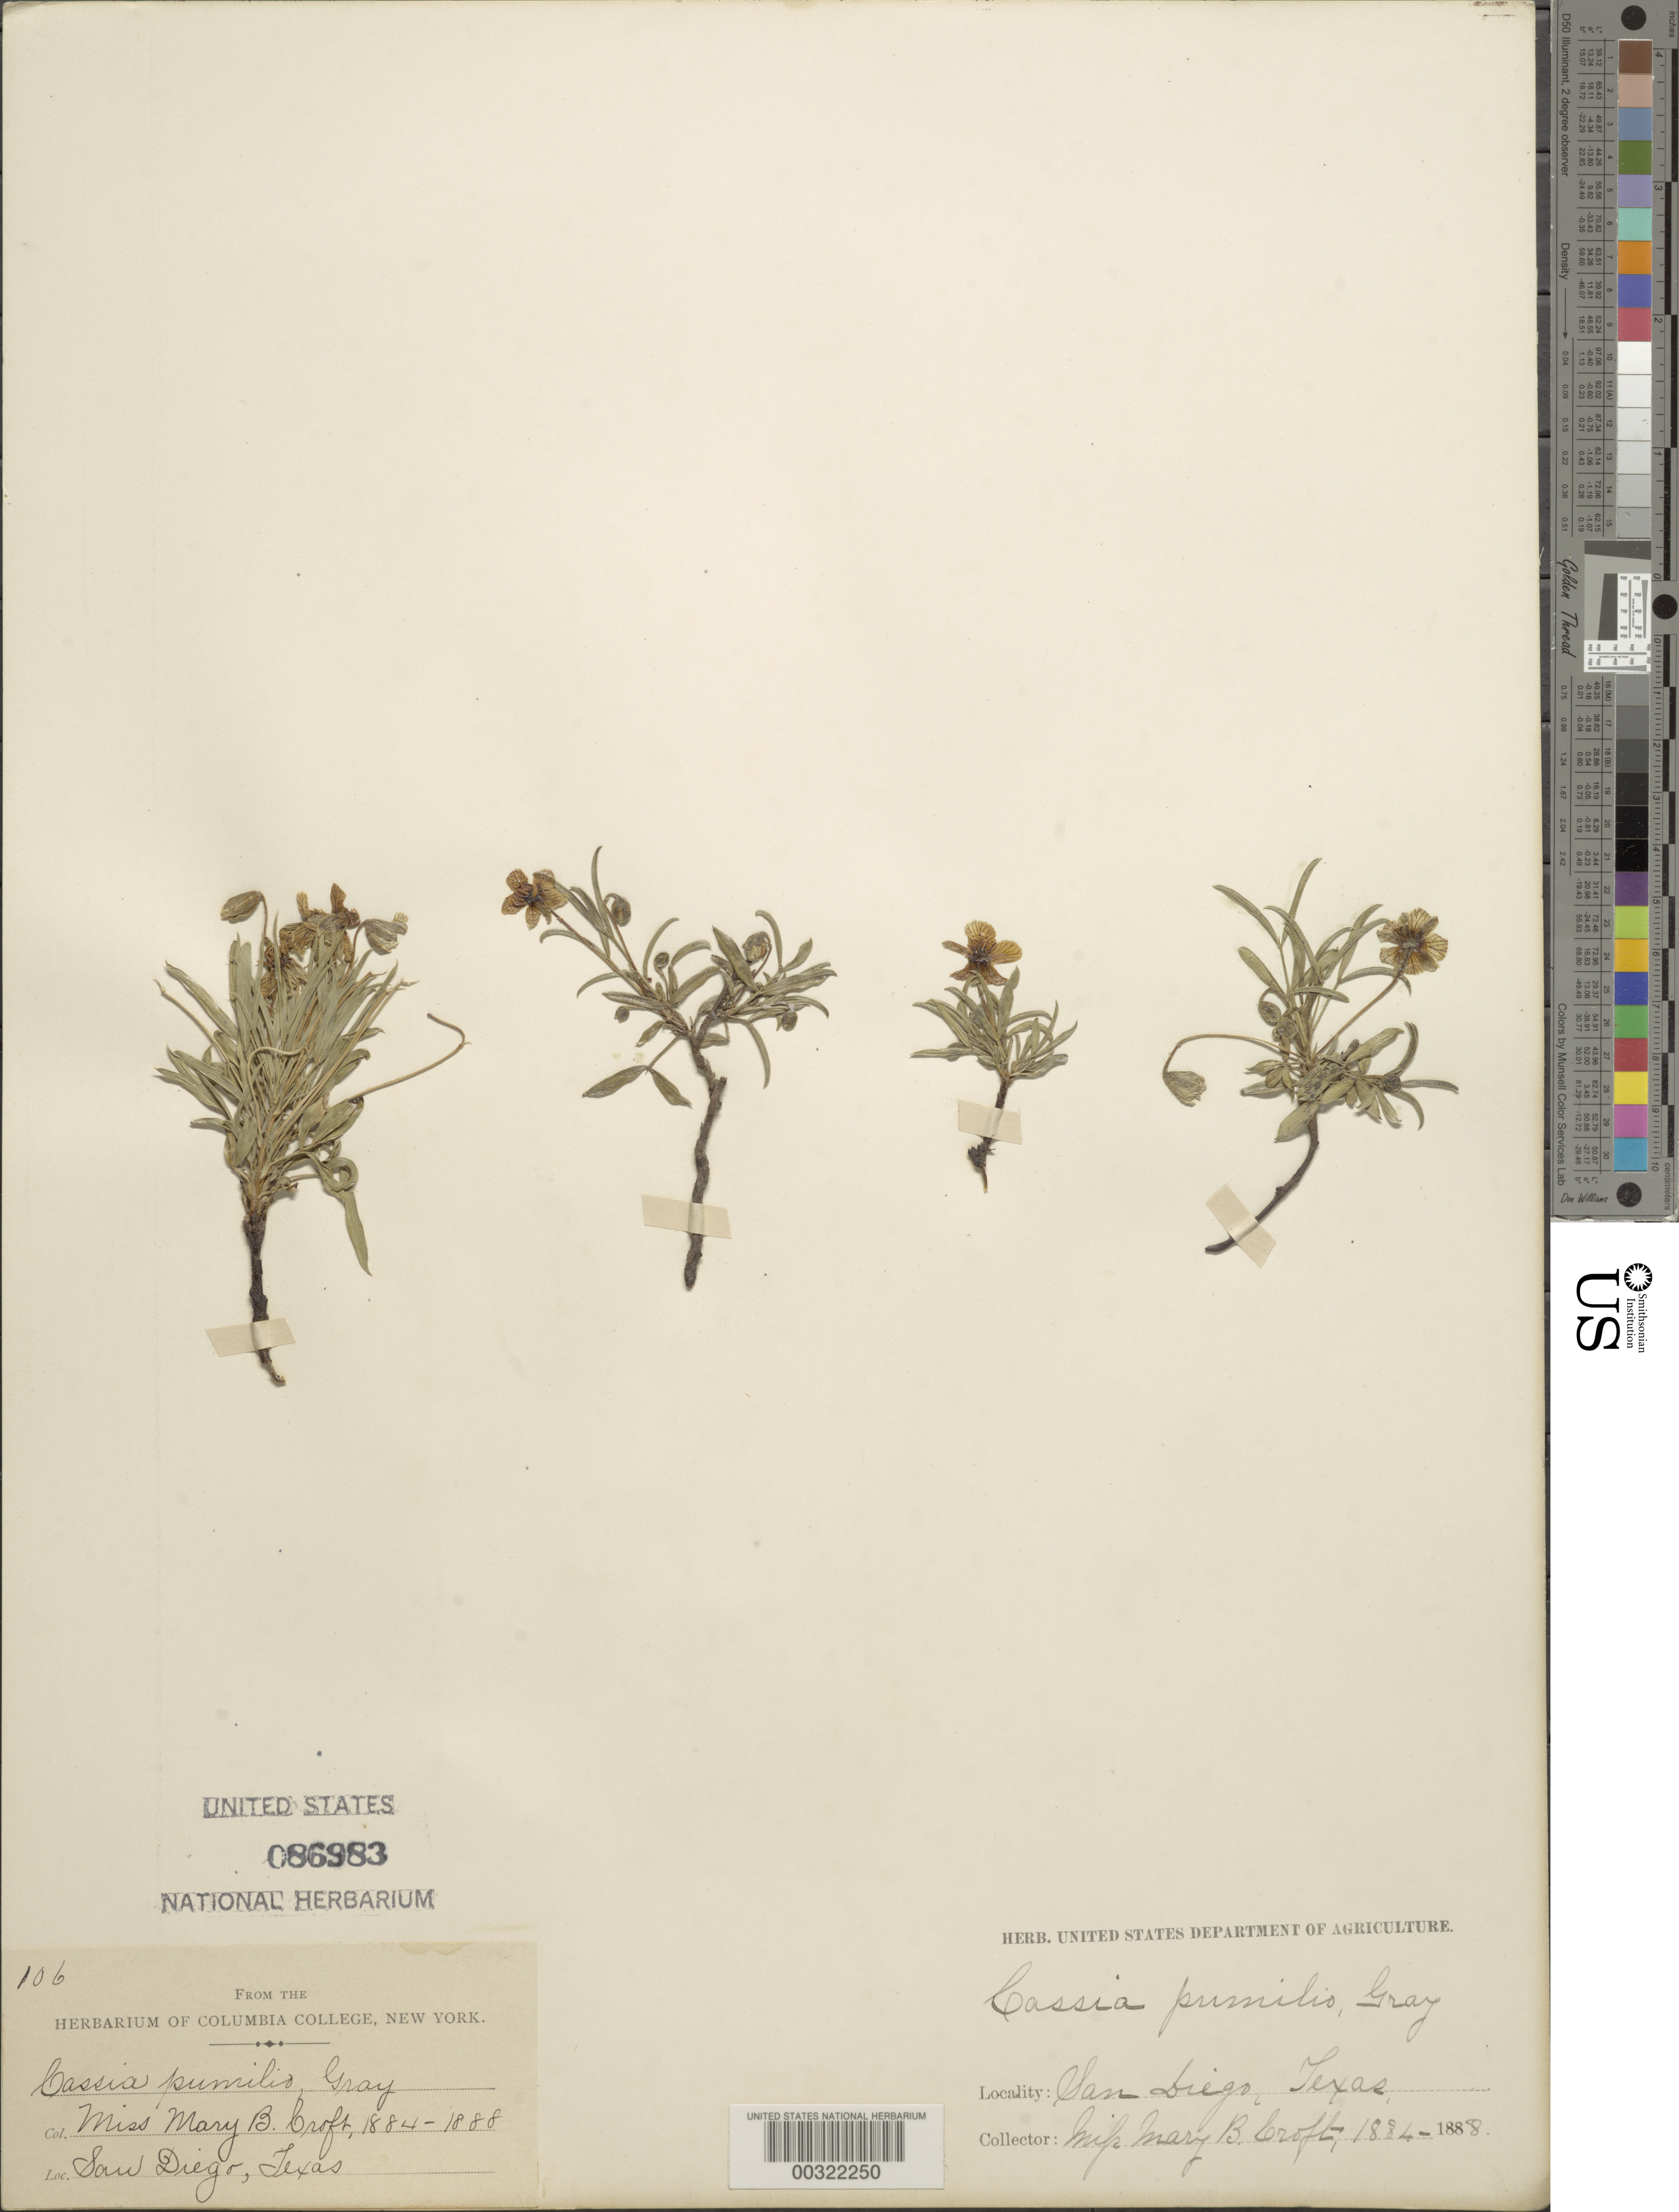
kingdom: Plantae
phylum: Tracheophyta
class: Magnoliopsida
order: Fabales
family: Fabaceae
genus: Senna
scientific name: Senna pumilio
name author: (A. Gray) H.S. Irwin & Barneby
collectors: M. Croft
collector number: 106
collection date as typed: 1884 to -- -- 1888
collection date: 1884/1888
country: United States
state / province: Texas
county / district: Duval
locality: San diego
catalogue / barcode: US 86983